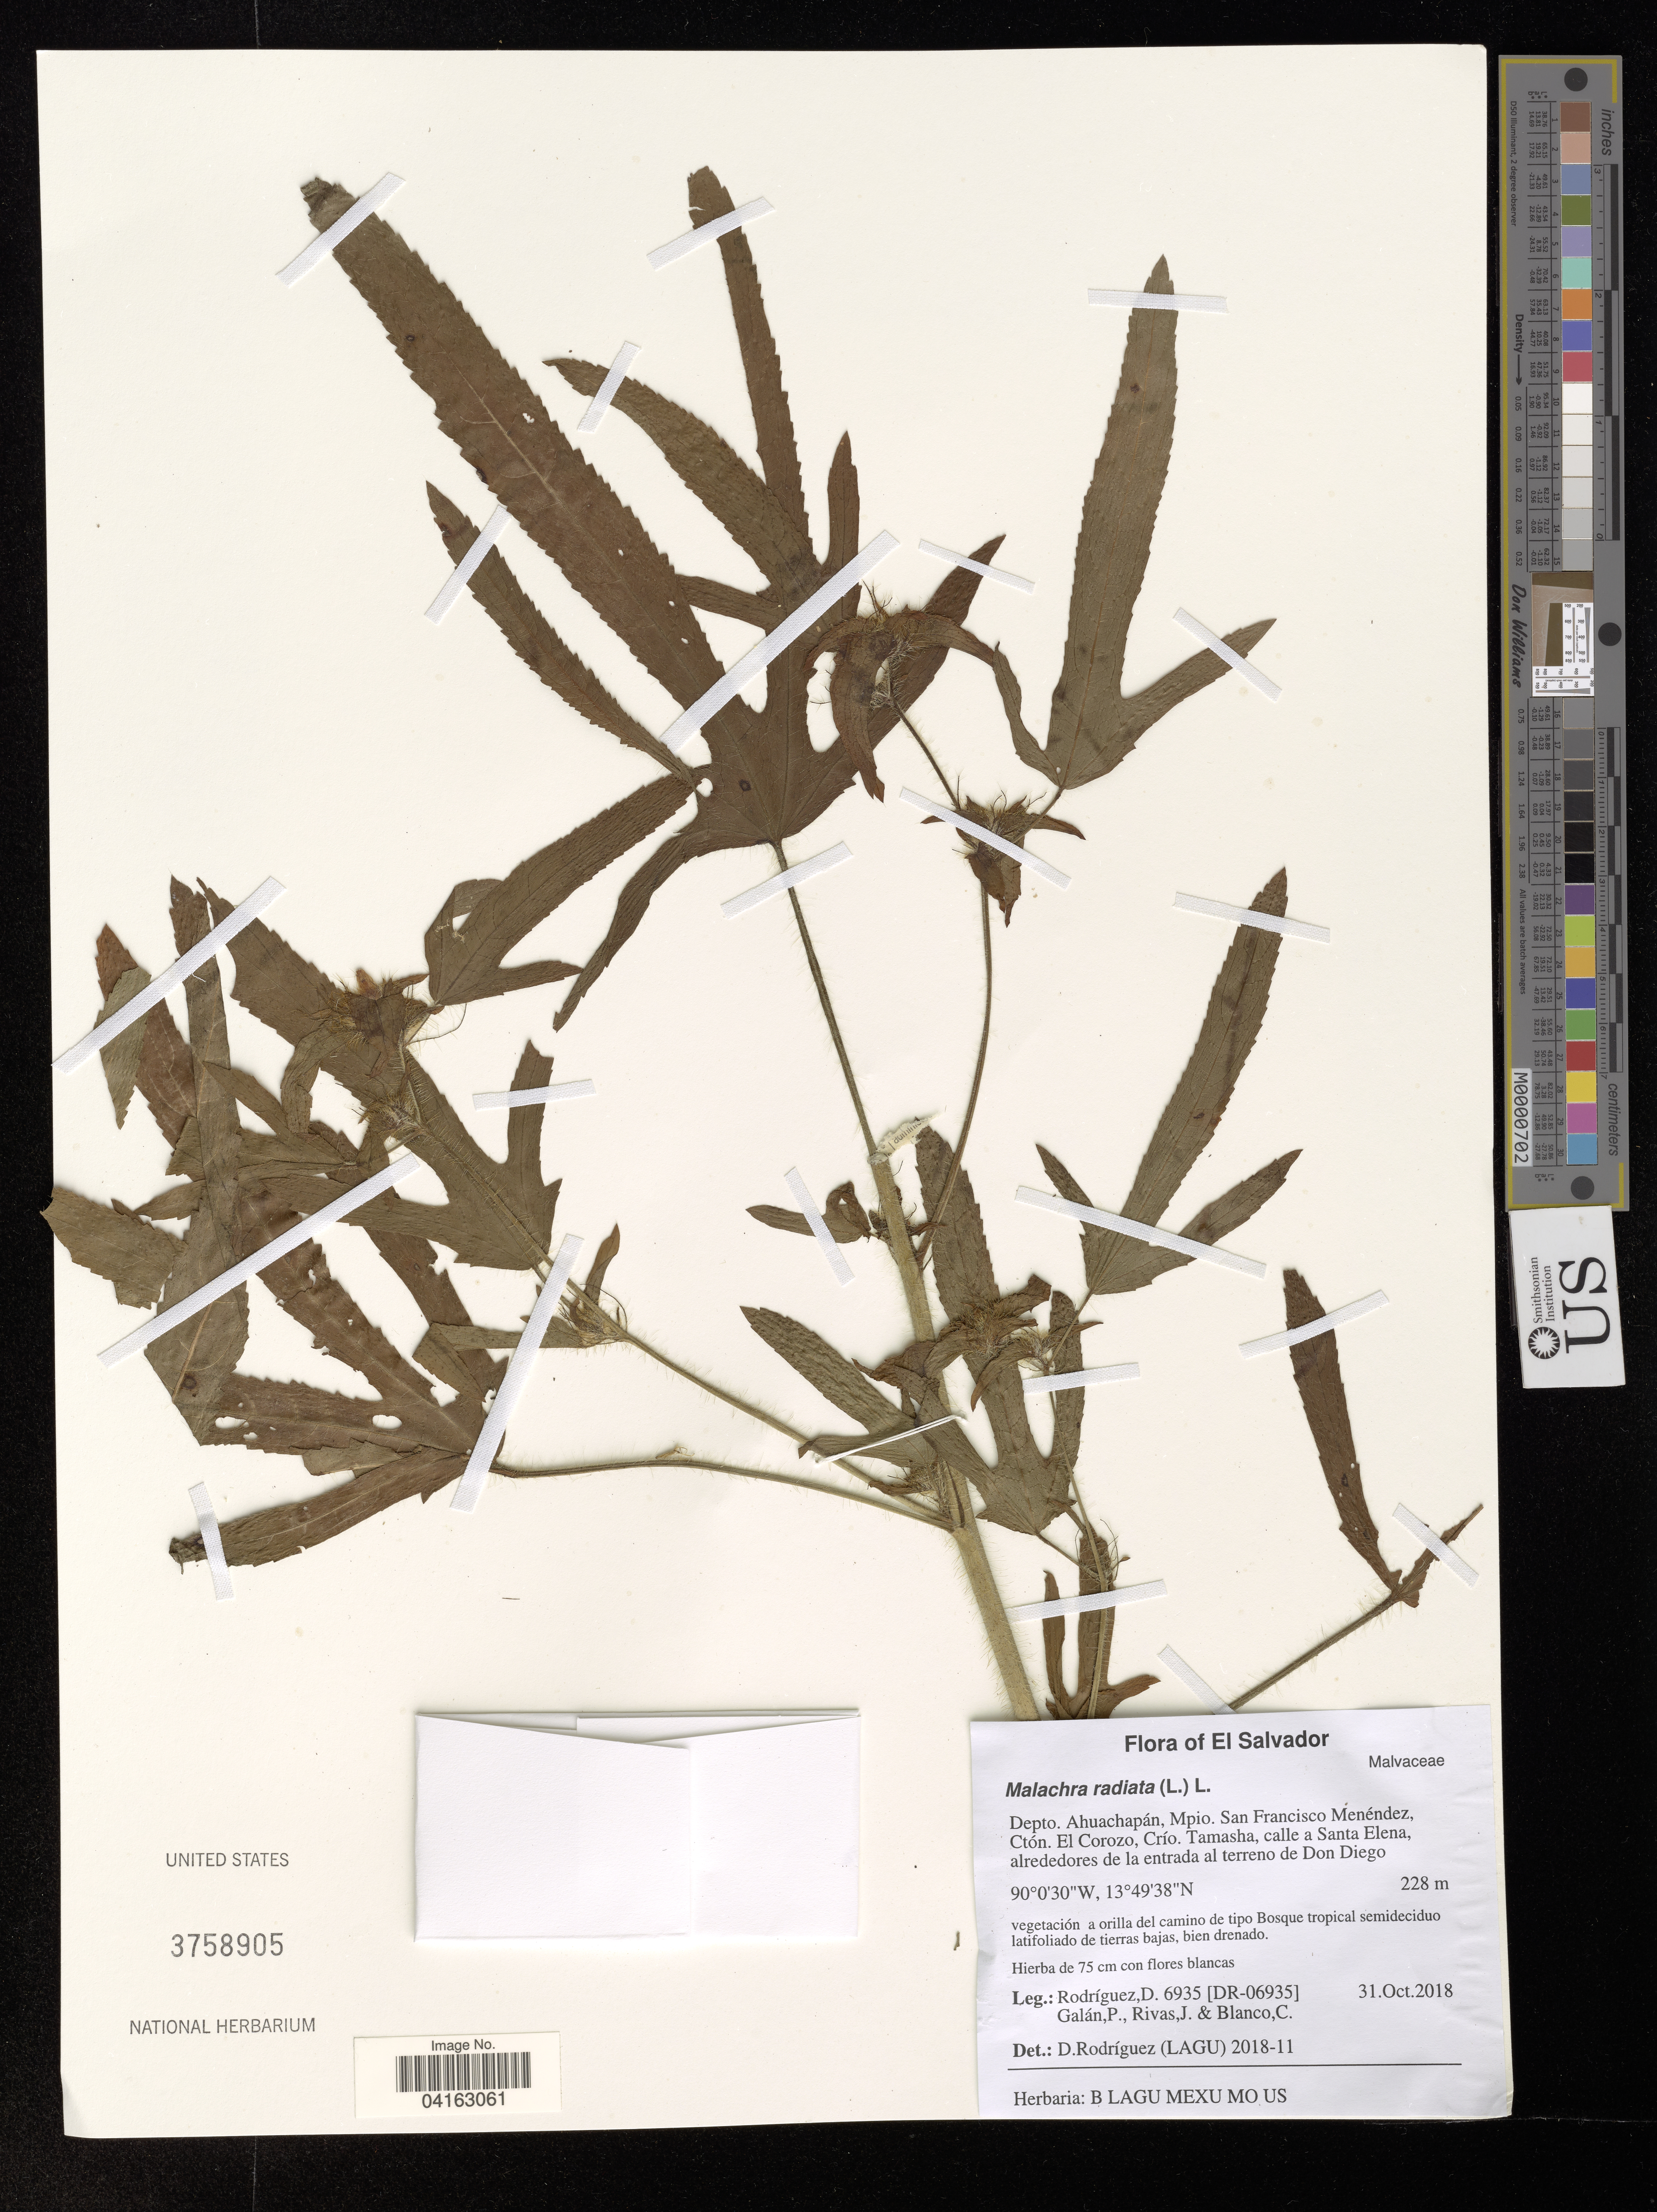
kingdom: Plantae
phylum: Tracheophyta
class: Magnoliopsida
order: Malvales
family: Malvaceae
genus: Malachra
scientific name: Malachra radiata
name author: (L.) L.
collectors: D. Rodriguez, P. Galan, J. Rivas & C. Blanco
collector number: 6935/ [DR-06935]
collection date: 2018-10-31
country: El Salvador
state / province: Ahuachapan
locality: Depto. Ahuachapán, Mpio. San Francisco Menéndez, Ctón. El Corozo, Crío. Tamasha, calle a Santa Elena, alrededores de la entrada al terreno de Don Diego.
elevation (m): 228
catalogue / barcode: US 3758905